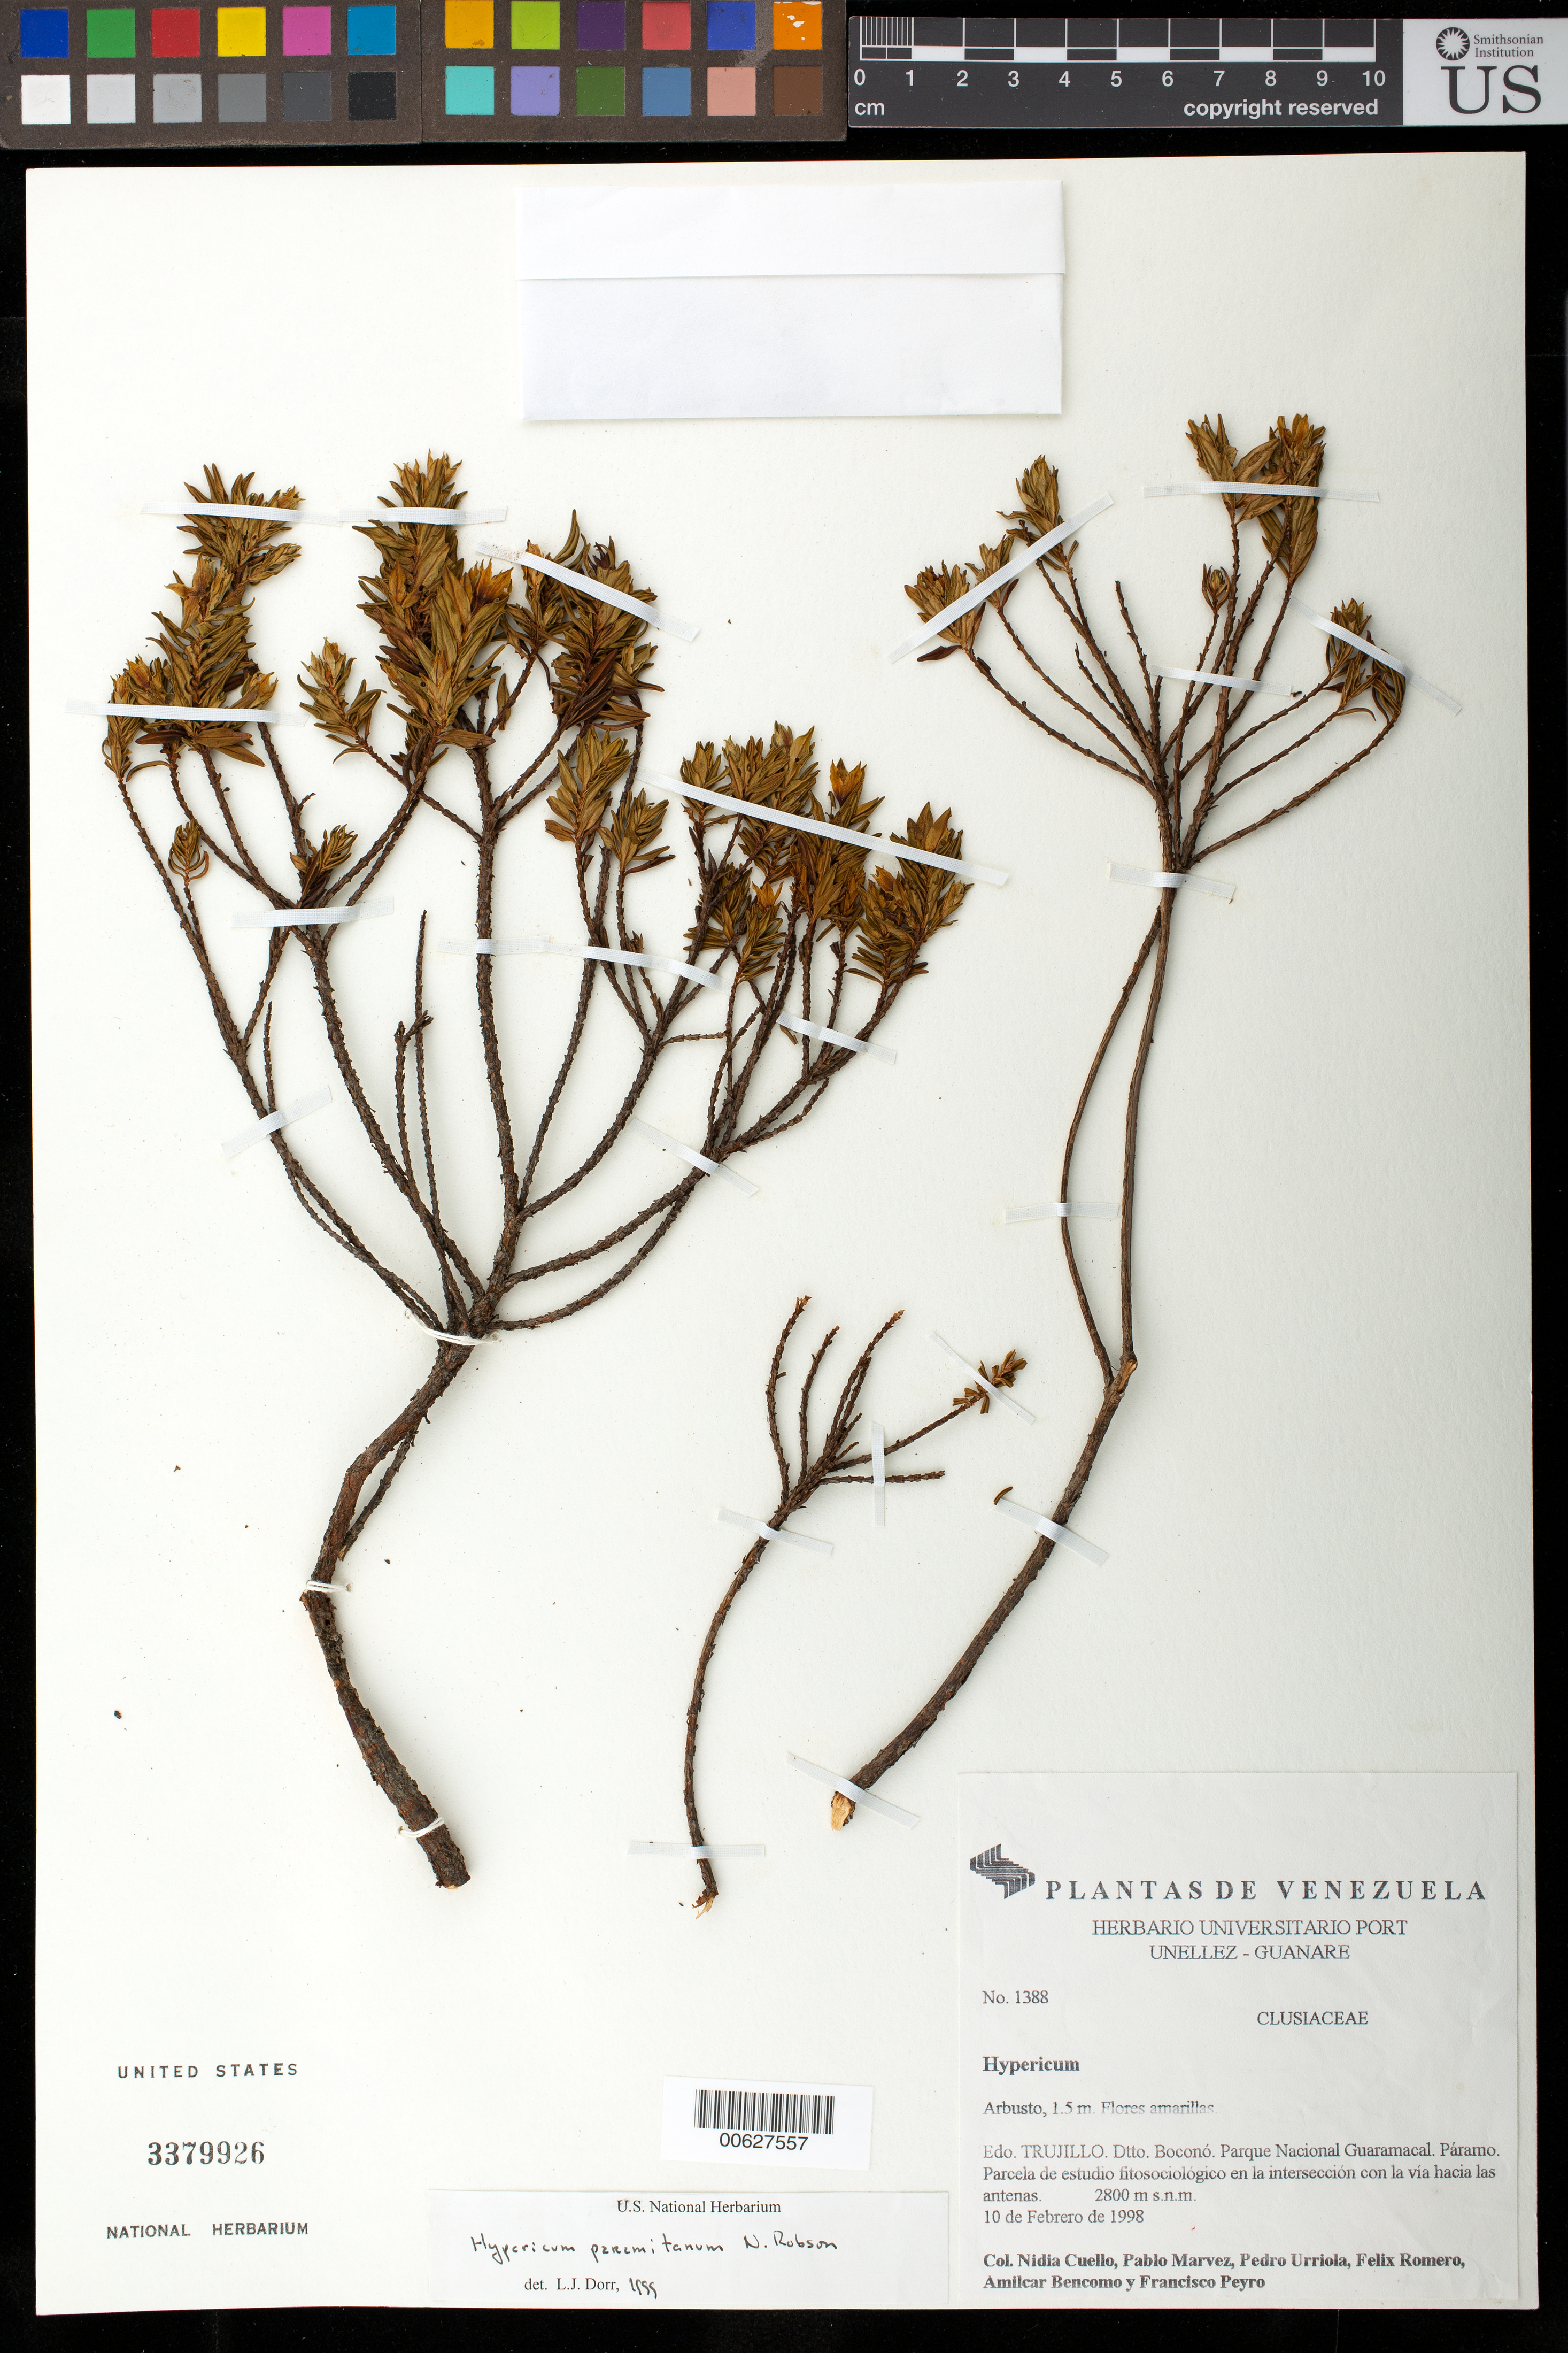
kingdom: Plantae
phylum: Tracheophyta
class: Magnoliopsida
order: Malpighiales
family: Hypericaceae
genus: Hypericum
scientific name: Hypericum paramitanum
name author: N. Robson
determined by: Dorr, L. J., (BOT), Smithsonian Institution - National Museum of Natural History (UNITED STATES)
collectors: N. L. Cuello, P. Marvez, P. Urriola, F. Romero, A. Bencomo & F. Peyro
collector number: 1388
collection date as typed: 10 Feb 1998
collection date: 1998-02-10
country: Venezuela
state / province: Trujillo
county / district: Boconó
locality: Parque Nacional Guaramacal. Parcela estudio fitosociológica en la intersección con la via hacia las antenas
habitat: Páramo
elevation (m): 2800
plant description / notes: PORT, US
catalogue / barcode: US 3379926